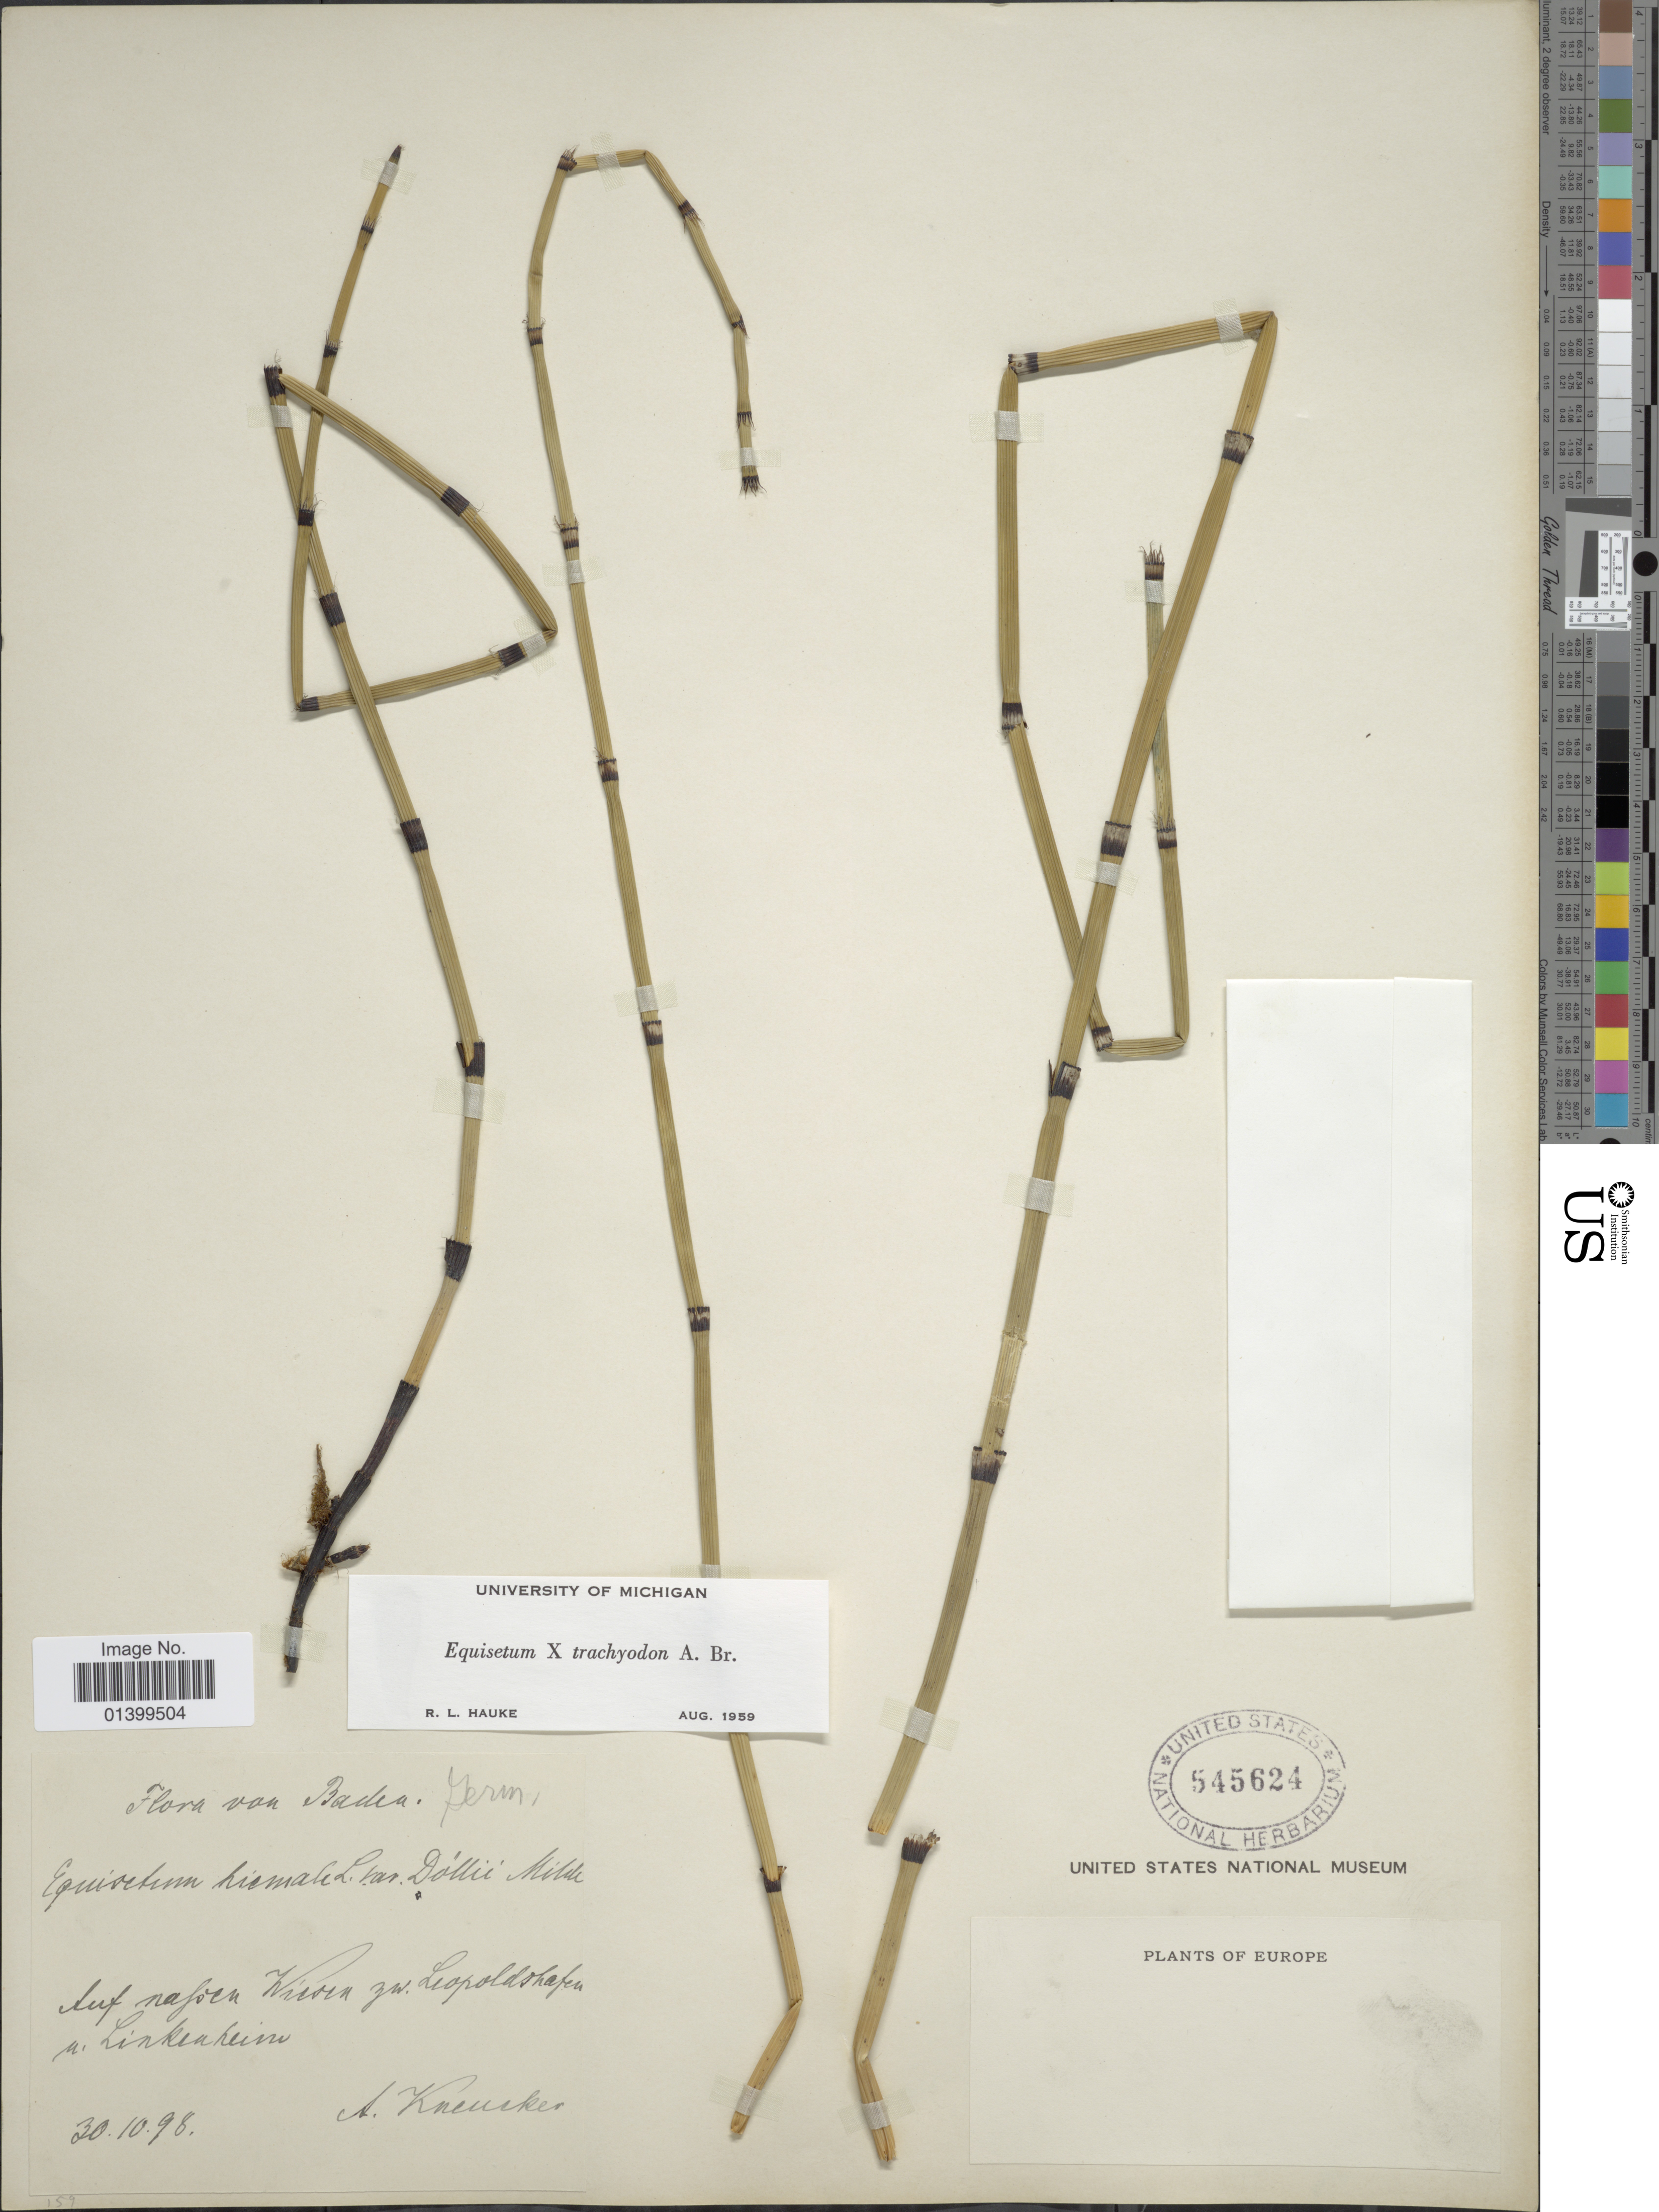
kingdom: Plantae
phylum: Tracheophyta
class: Polypodiopsida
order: Equisetales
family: Equisetaceae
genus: Equisetum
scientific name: Equisetum x trachyodon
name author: A. Braun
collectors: A. Kneucker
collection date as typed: Transcribed d/m/y: 30/10/98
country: Germany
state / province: Baden-Württemberg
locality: Flora von Baden. Auf nafoen Wissen zn. Leopoldschafen u. Linkenheim [interpreted]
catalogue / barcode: US 545624